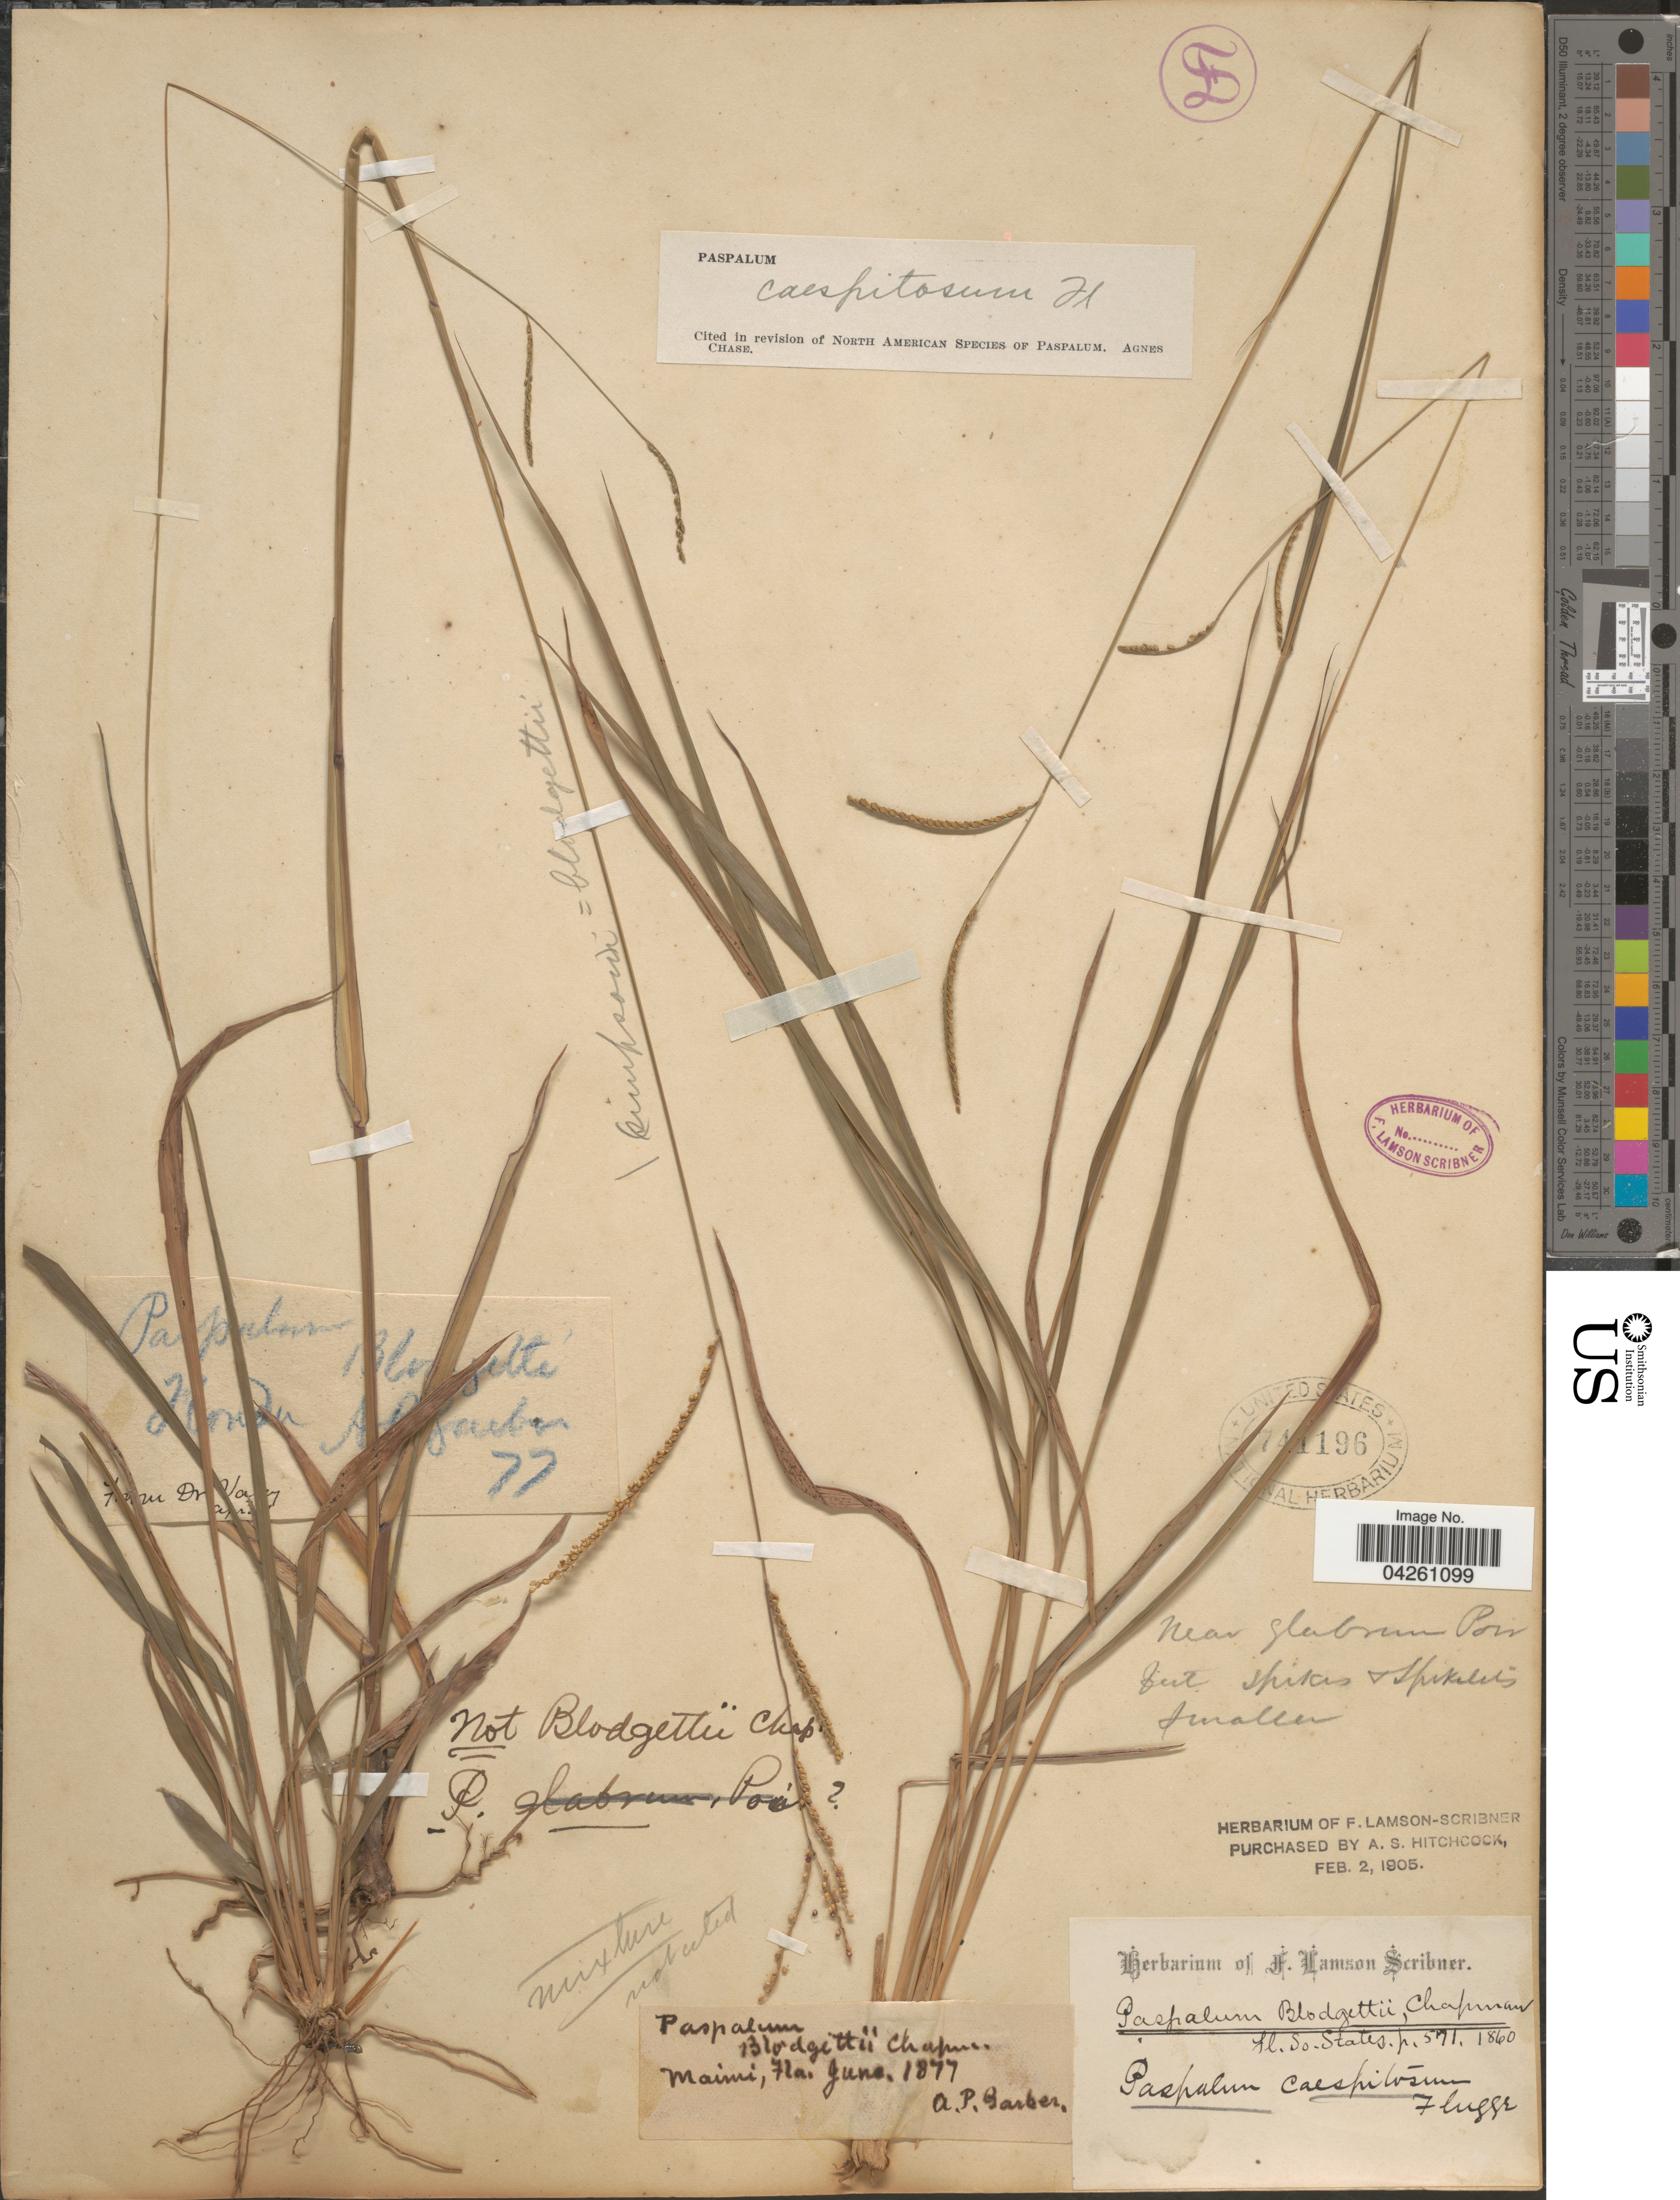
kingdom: Plantae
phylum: Tracheophyta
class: Liliopsida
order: Poales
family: Poaceae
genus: Paspalum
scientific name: Paspalum caespitosum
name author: Flüggé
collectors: A. P. Garber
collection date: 1877-06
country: United States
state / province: Florida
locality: Miami.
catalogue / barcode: US 741196